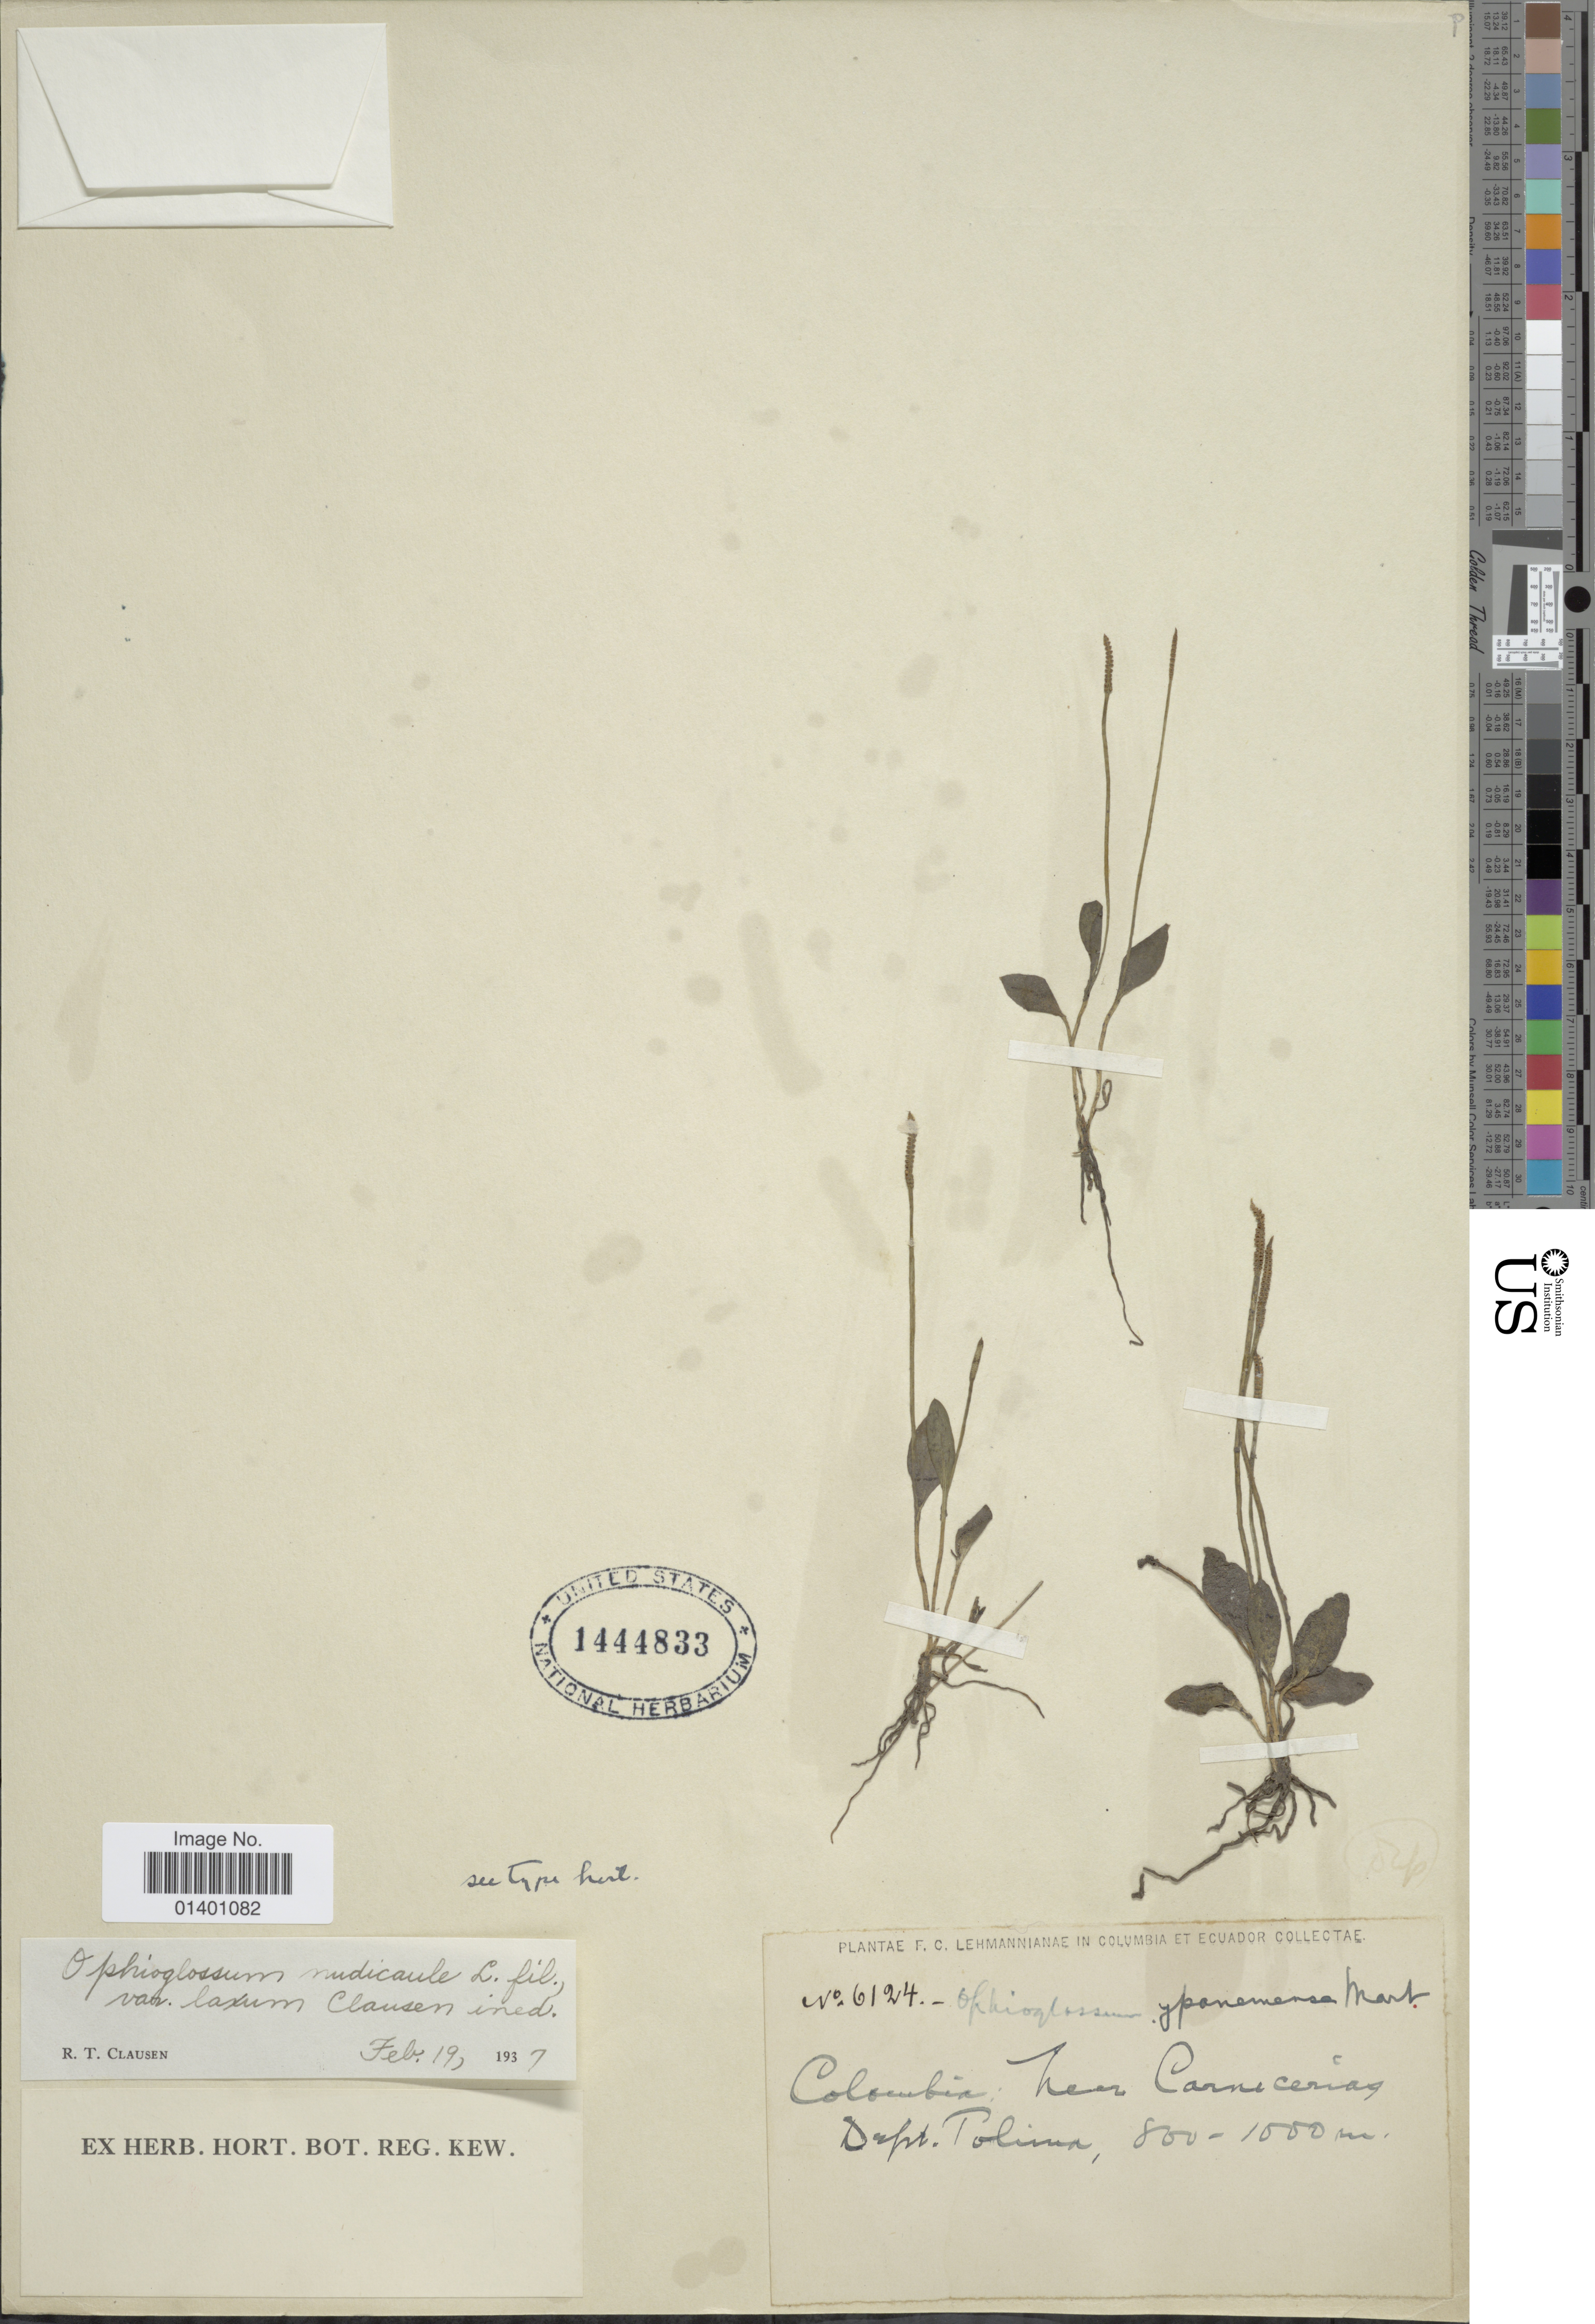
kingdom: Plantae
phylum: Tracheophyta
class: Polypodiopsida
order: Ophioglossales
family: Ophioglossaceae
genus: Ophioglossum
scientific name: Ophioglossum nudicaule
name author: L. f.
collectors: F. C. Lehmann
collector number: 6124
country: Colombia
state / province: Tolima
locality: Near Carnecerias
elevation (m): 800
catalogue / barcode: US 1444833